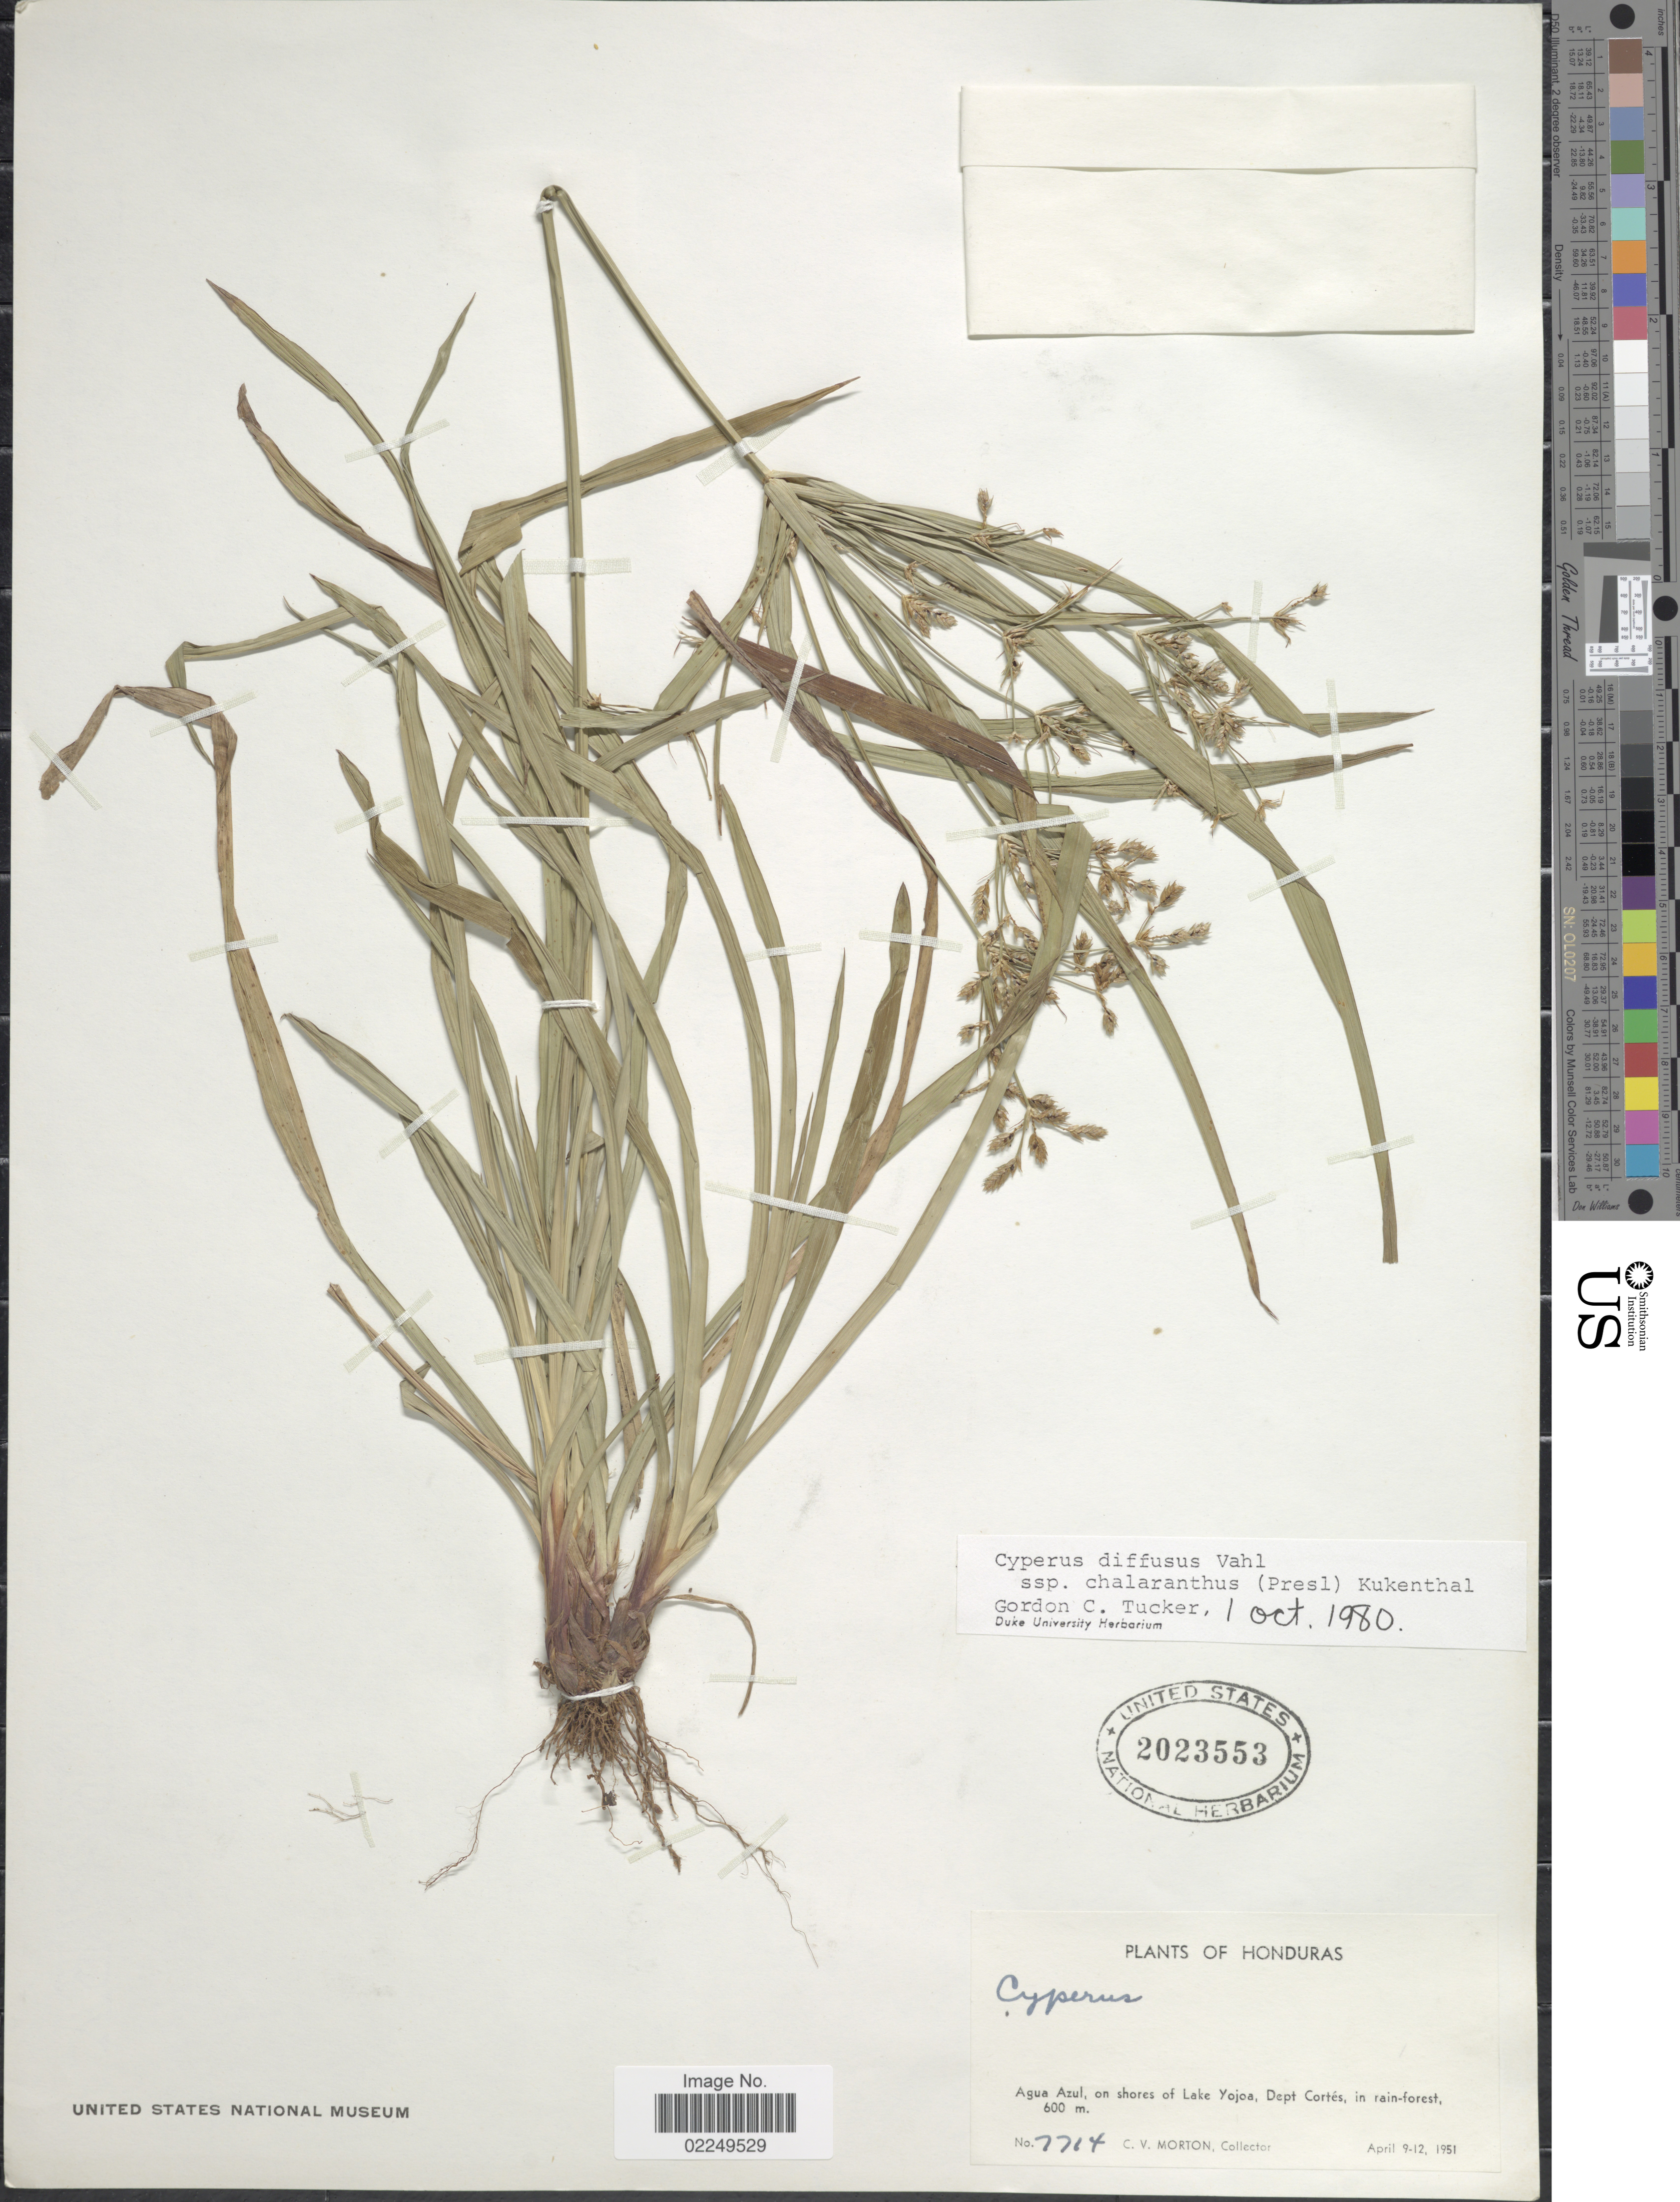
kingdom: Plantae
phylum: Tracheophyta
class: Liliopsida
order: Poales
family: Cyperaceae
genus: Cyperus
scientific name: Cyperus laxus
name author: Lam.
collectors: C. V. Morton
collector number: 7714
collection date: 1951-04-09/1951-04-12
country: Honduras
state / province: Cortés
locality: Agua Azul, on shores of Lake Yojoa, Dept. Cortes, in rain-forest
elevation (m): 600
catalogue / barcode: US 2023553